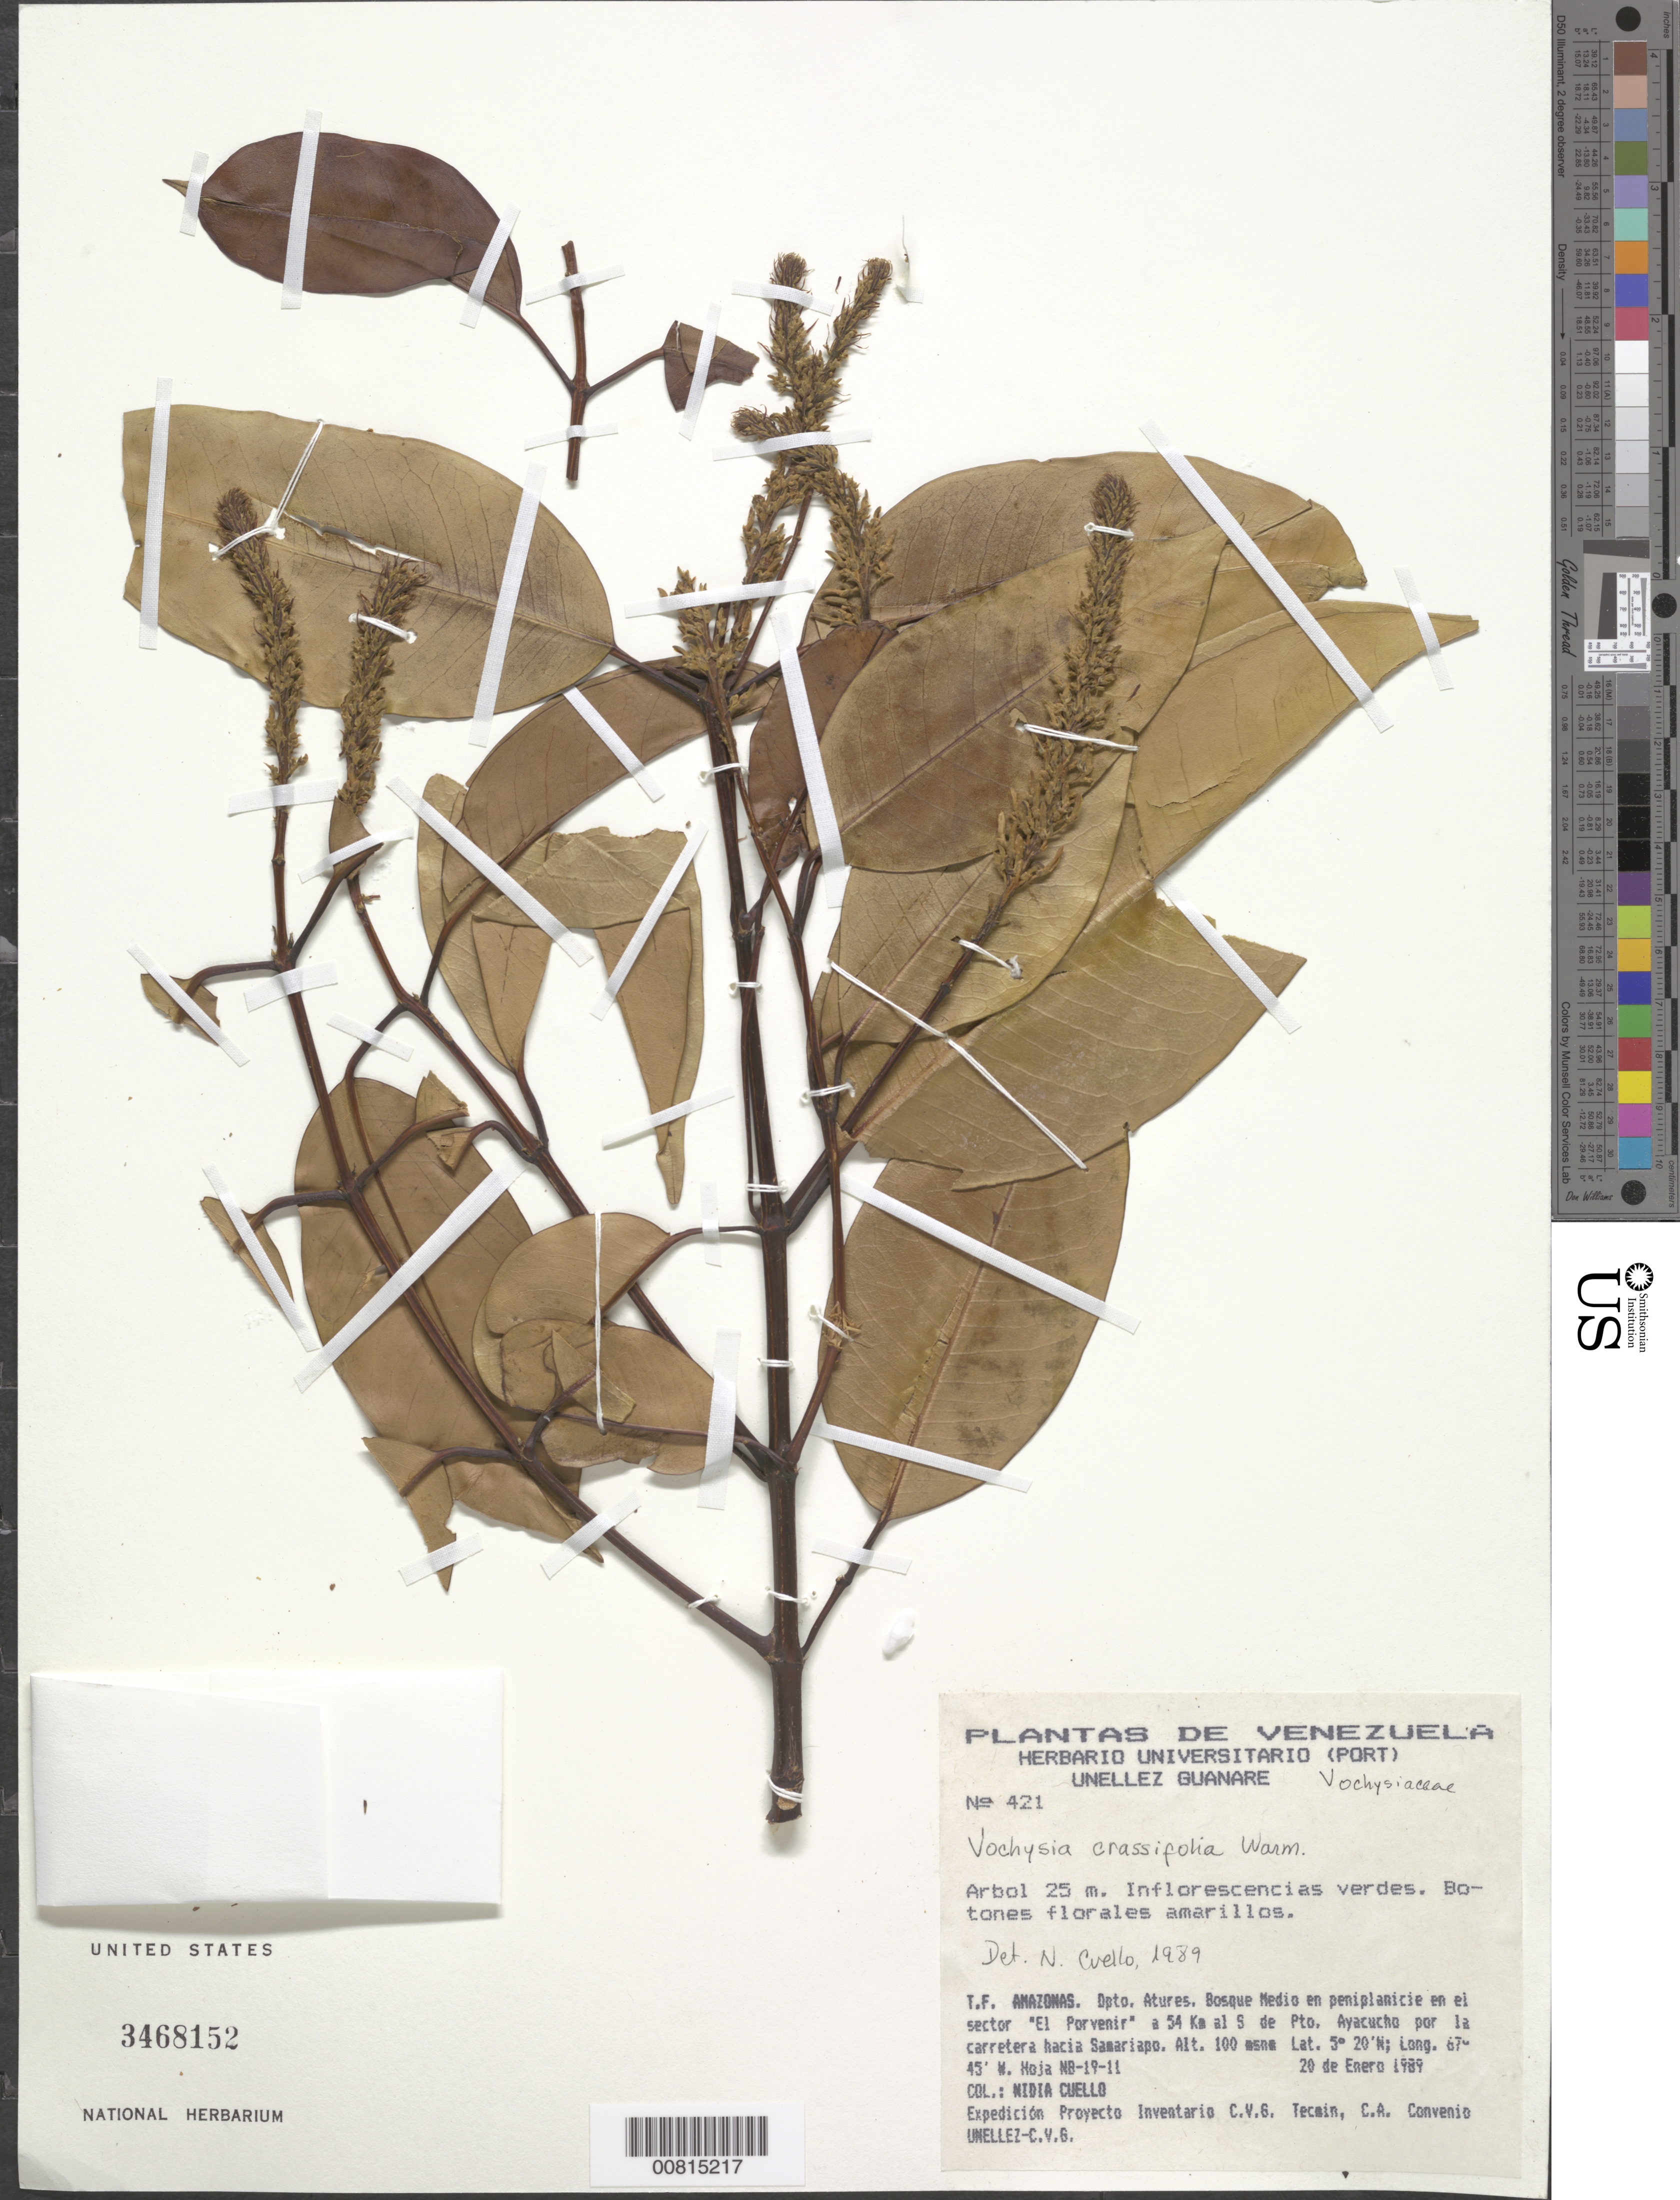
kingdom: Plantae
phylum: Tracheophyta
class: Magnoliopsida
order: Myrtales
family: Vochysiaceae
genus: Vochysia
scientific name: Vochysia crassifolia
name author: Warm.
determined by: Cuello, Nidia L.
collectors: N. L. Cuello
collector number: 421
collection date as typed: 20-Jan-89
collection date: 1989-01-20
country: Venezuela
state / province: Amazonas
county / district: Atures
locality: Sector "El Porvenir", 54 km S Pto. Ayacucho por la carretera hacia Samariapo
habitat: Bosque medio en peniplanicie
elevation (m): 100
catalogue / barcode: US 3468152